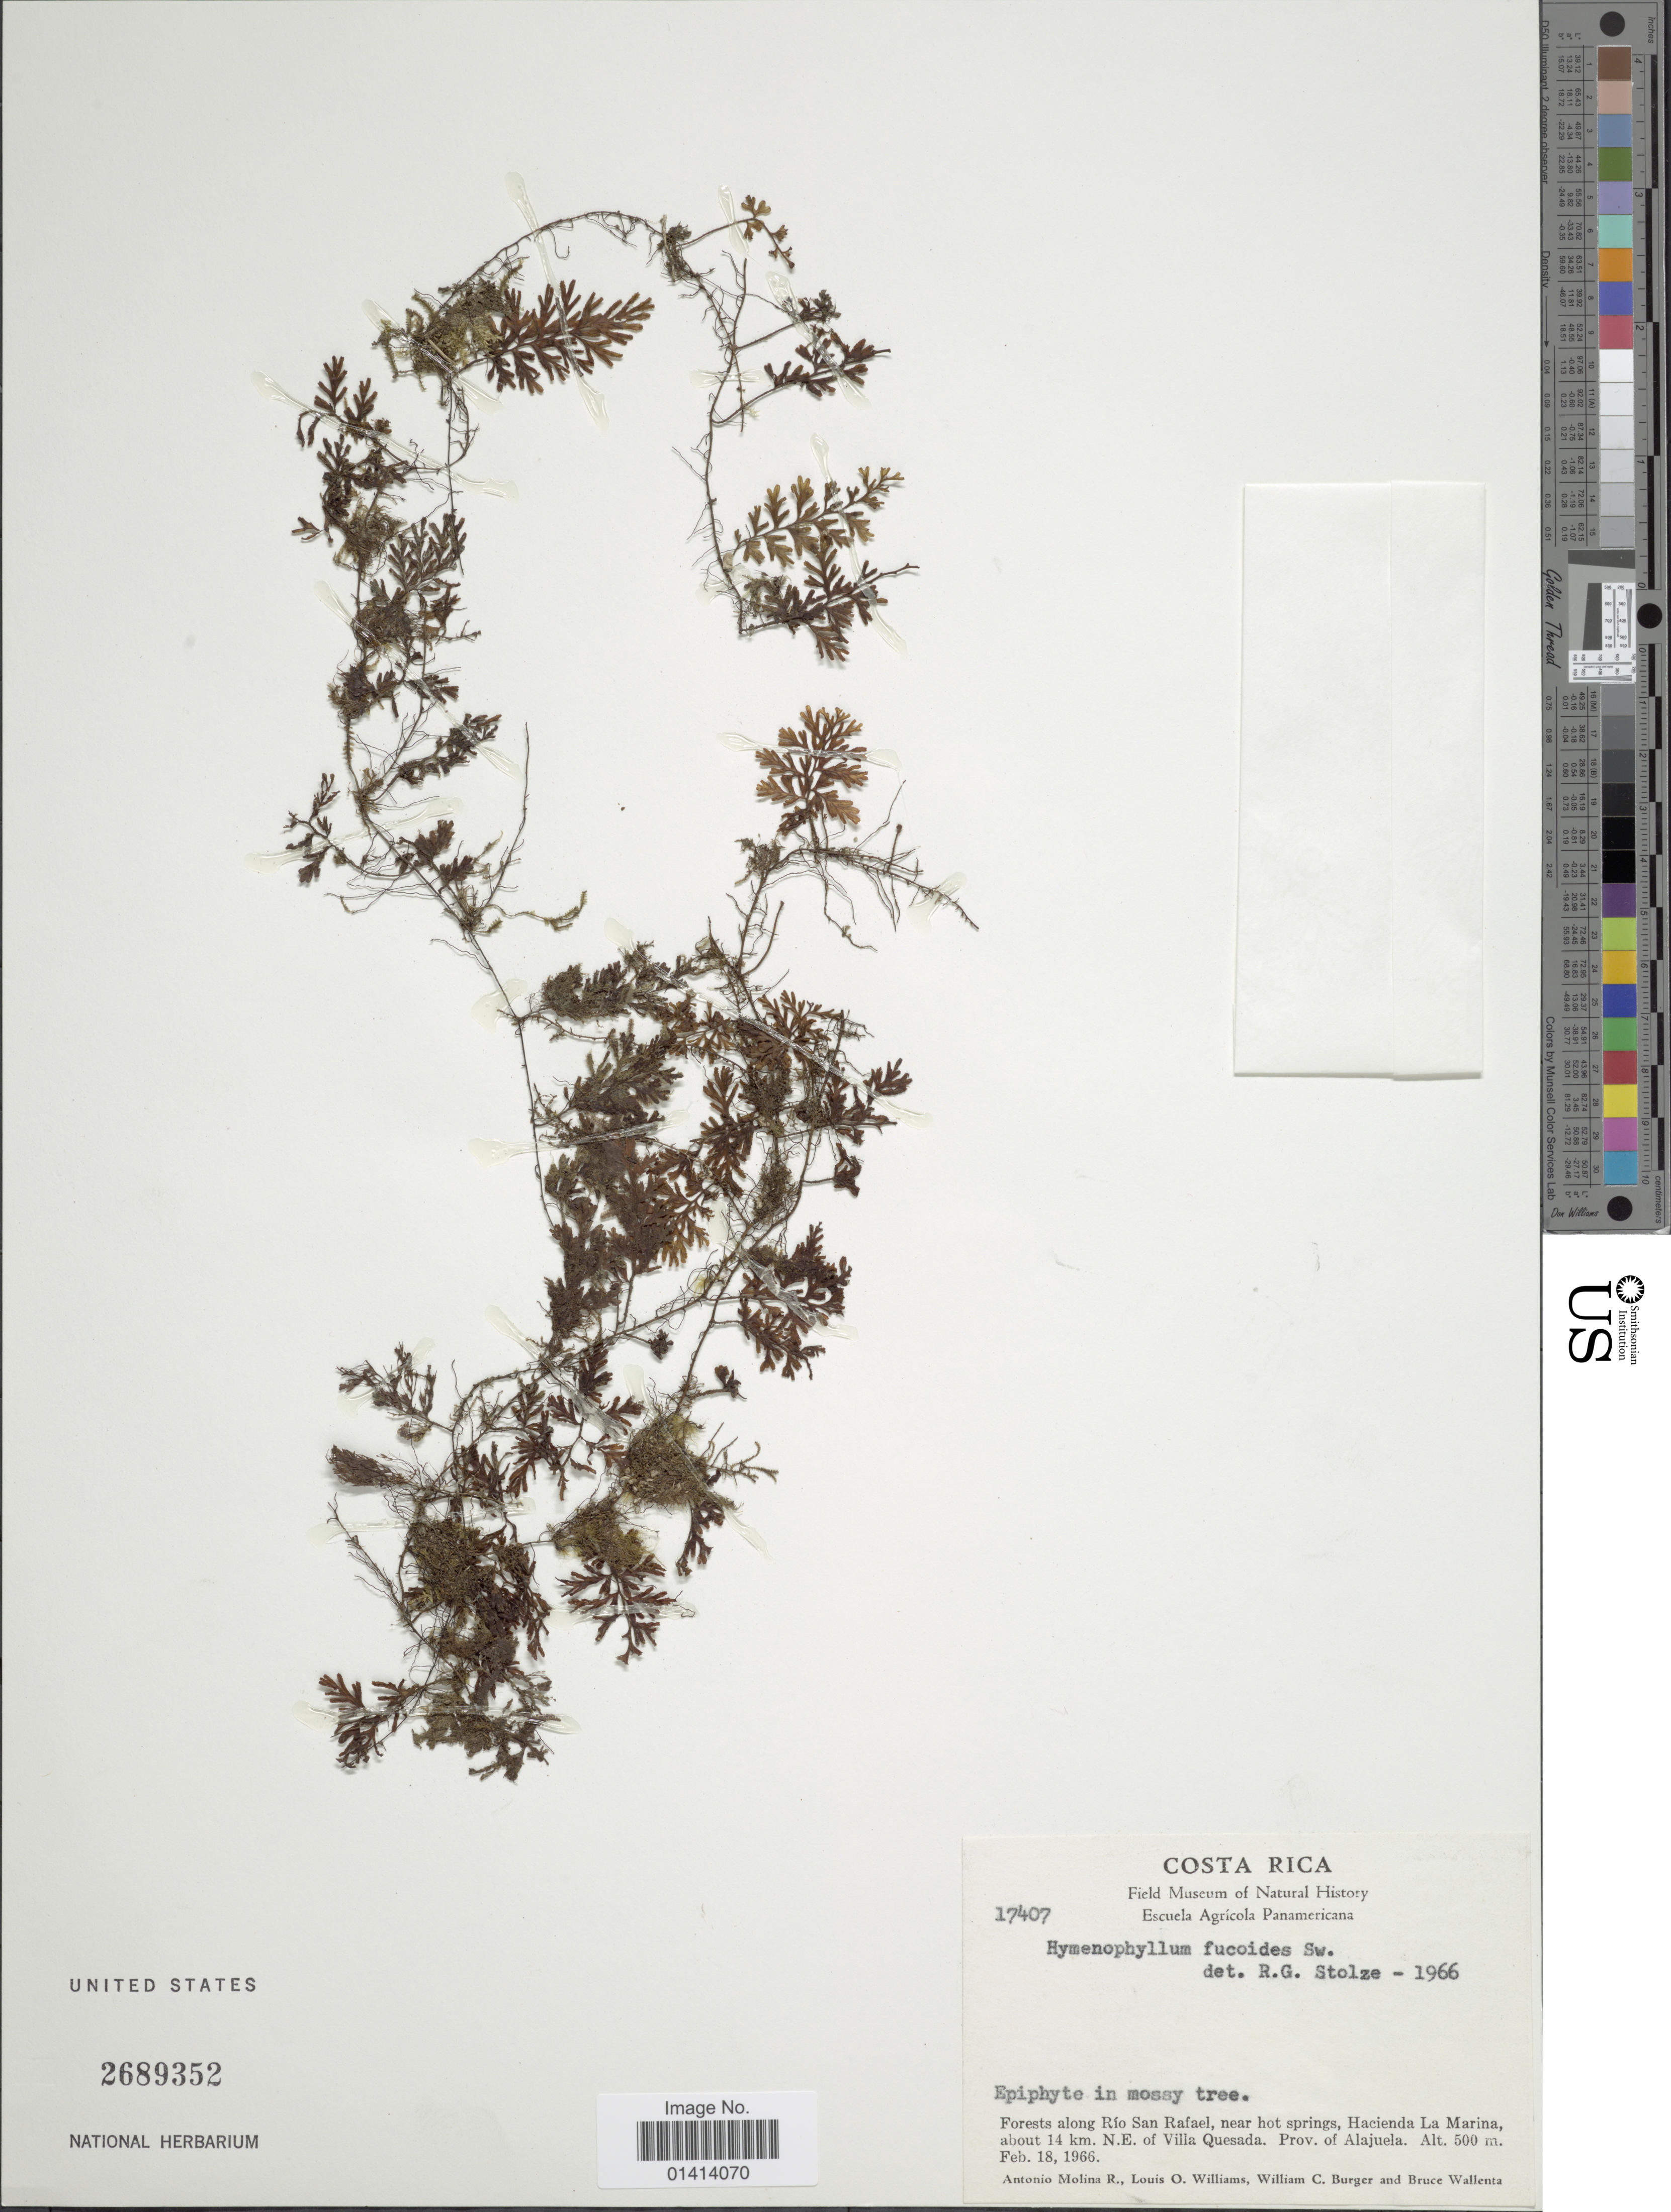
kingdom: Plantae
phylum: Tracheophyta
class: Polypodiopsida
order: Hymenophyllales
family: Hymenophyllaceae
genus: Hymenophyllum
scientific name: Hymenophyllum fucoides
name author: (Sw.) Sw.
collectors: A. Molina R., L. O. Williams, W. Burger & B. Wallenta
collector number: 17407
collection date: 1966-02-18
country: Costa Rica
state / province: Alajuela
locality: Forest along Rio San Rafael, near hot springs, Hacienda La Marina, about 14 km. N.E. of Villa Quesada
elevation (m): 500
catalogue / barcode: US 2689352